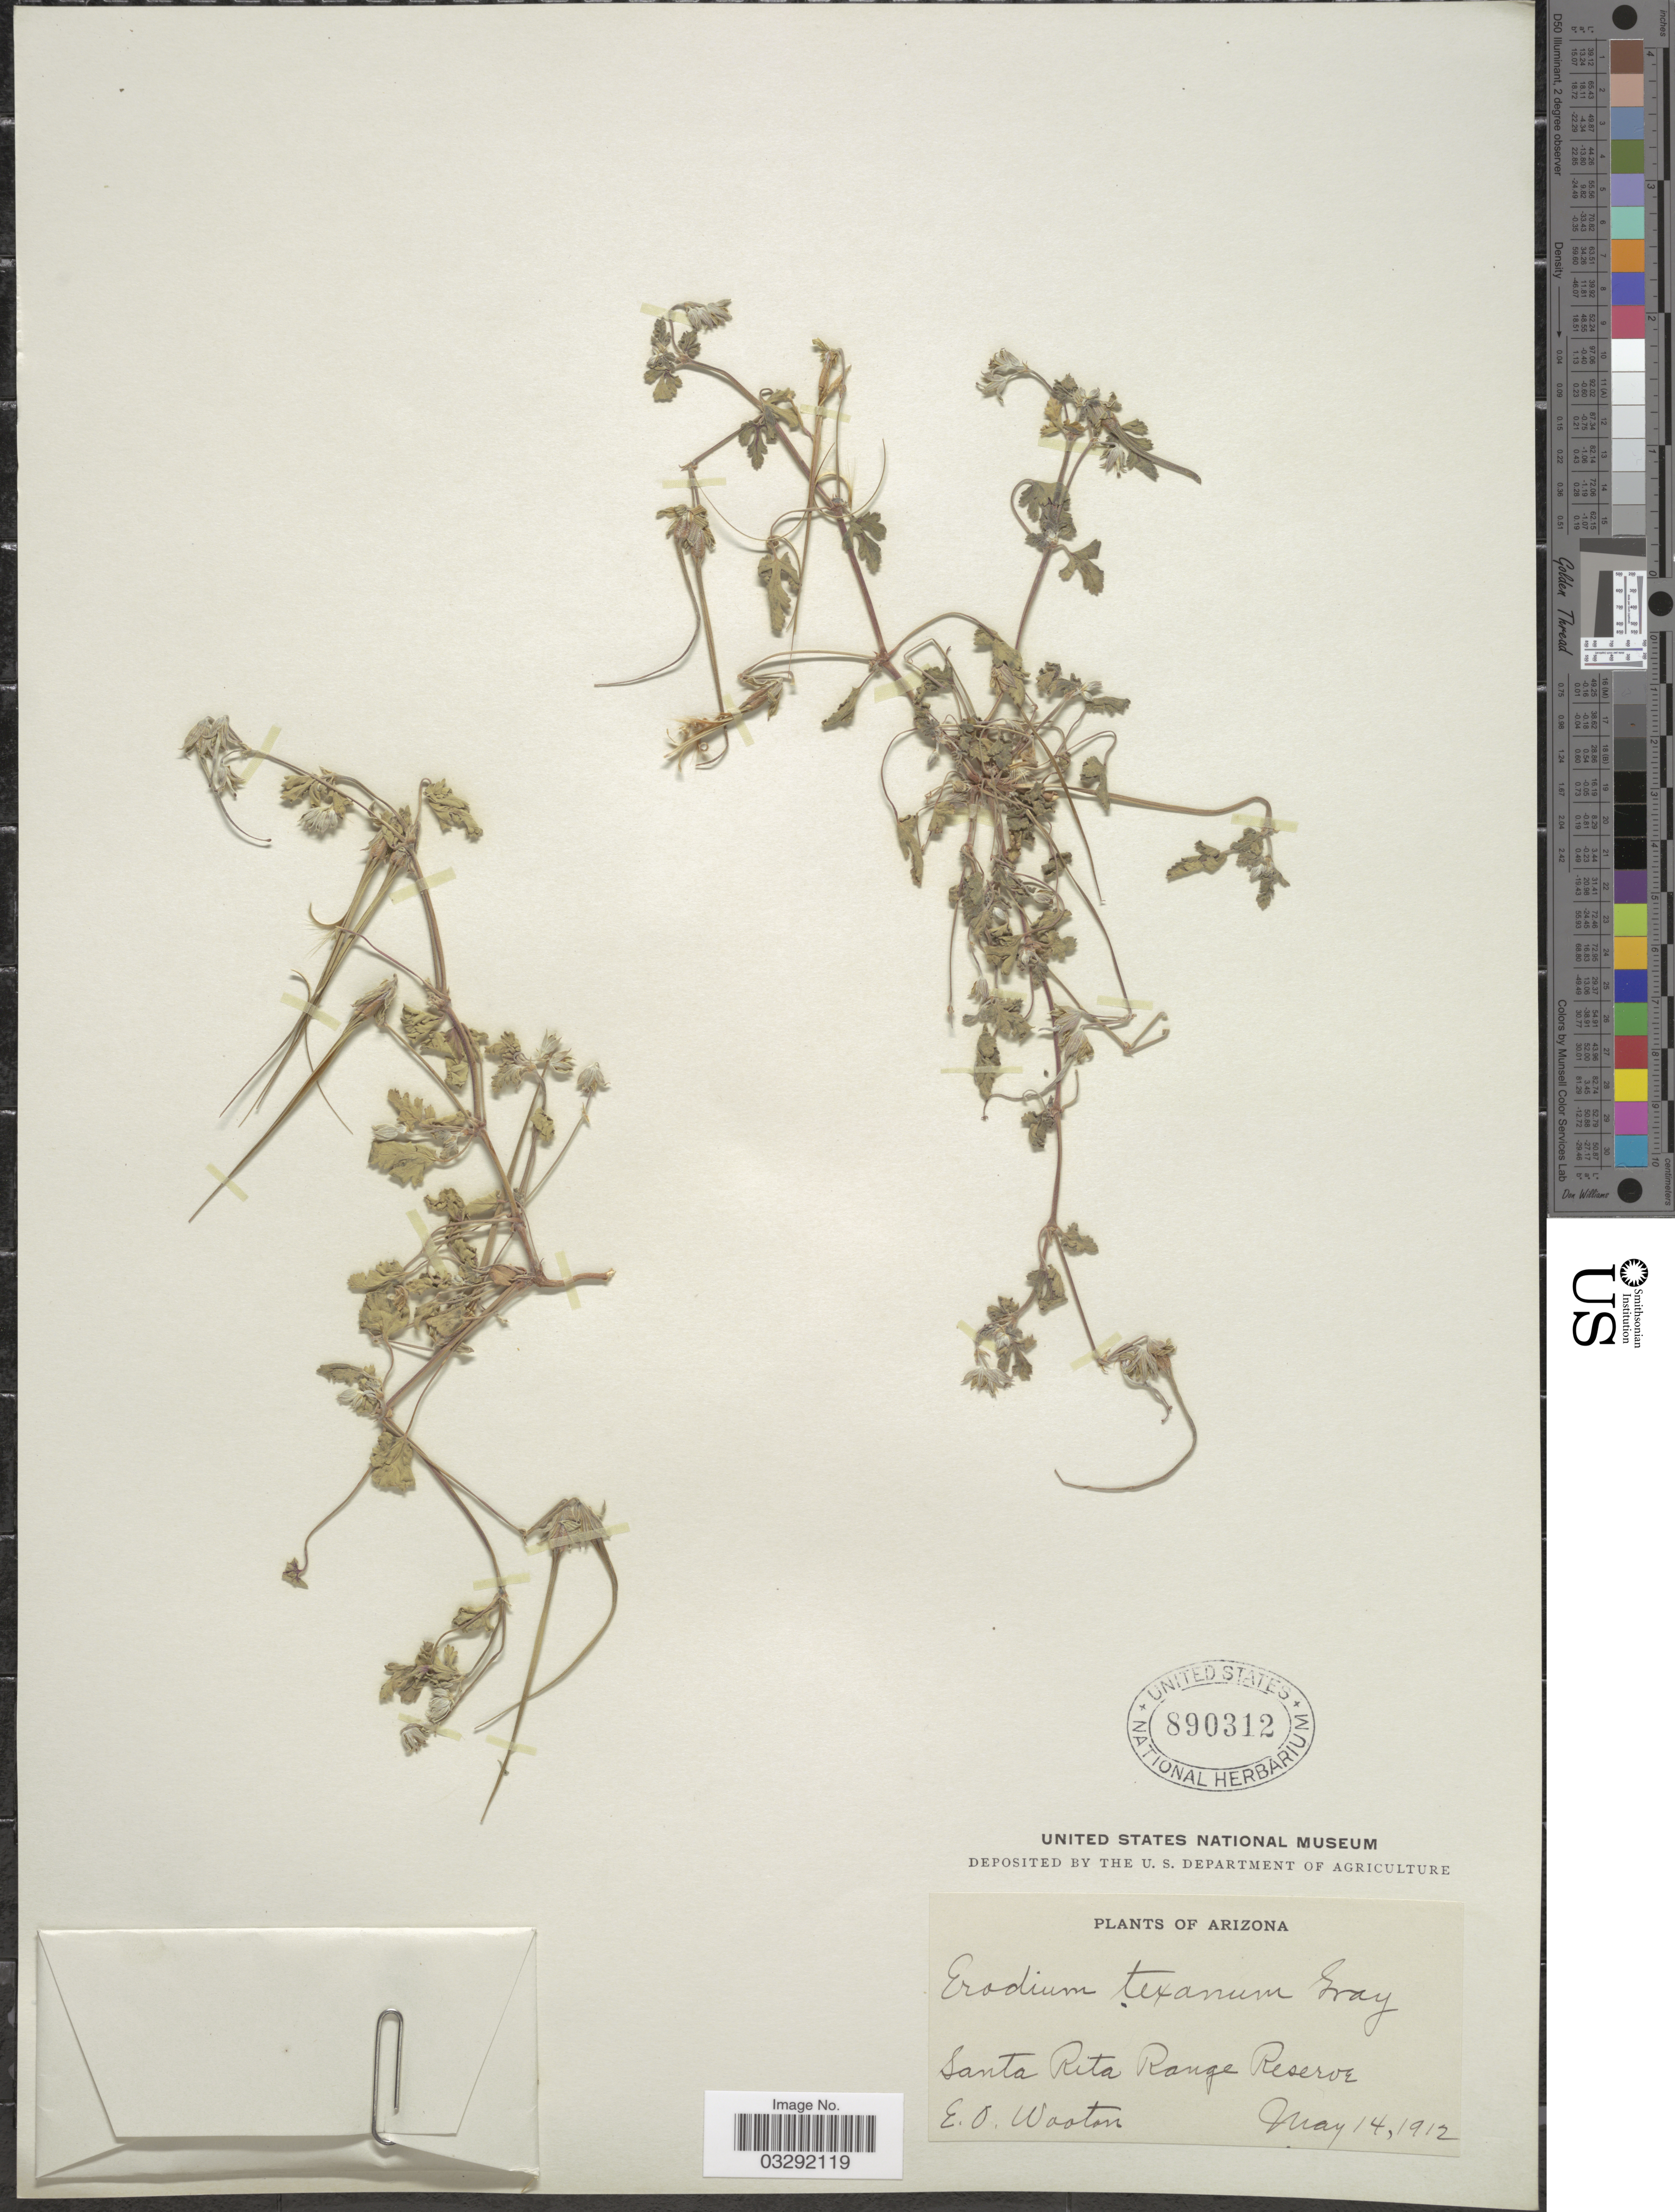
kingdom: Plantae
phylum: Tracheophyta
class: Magnoliopsida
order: Geraniales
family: Geraniaceae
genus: Erodium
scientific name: Erodium texanum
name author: A. Gray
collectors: E. O. Wooton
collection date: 1912-05-14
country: United States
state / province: Arizona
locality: Santa Rita Range Reserve.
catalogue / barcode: US 890312